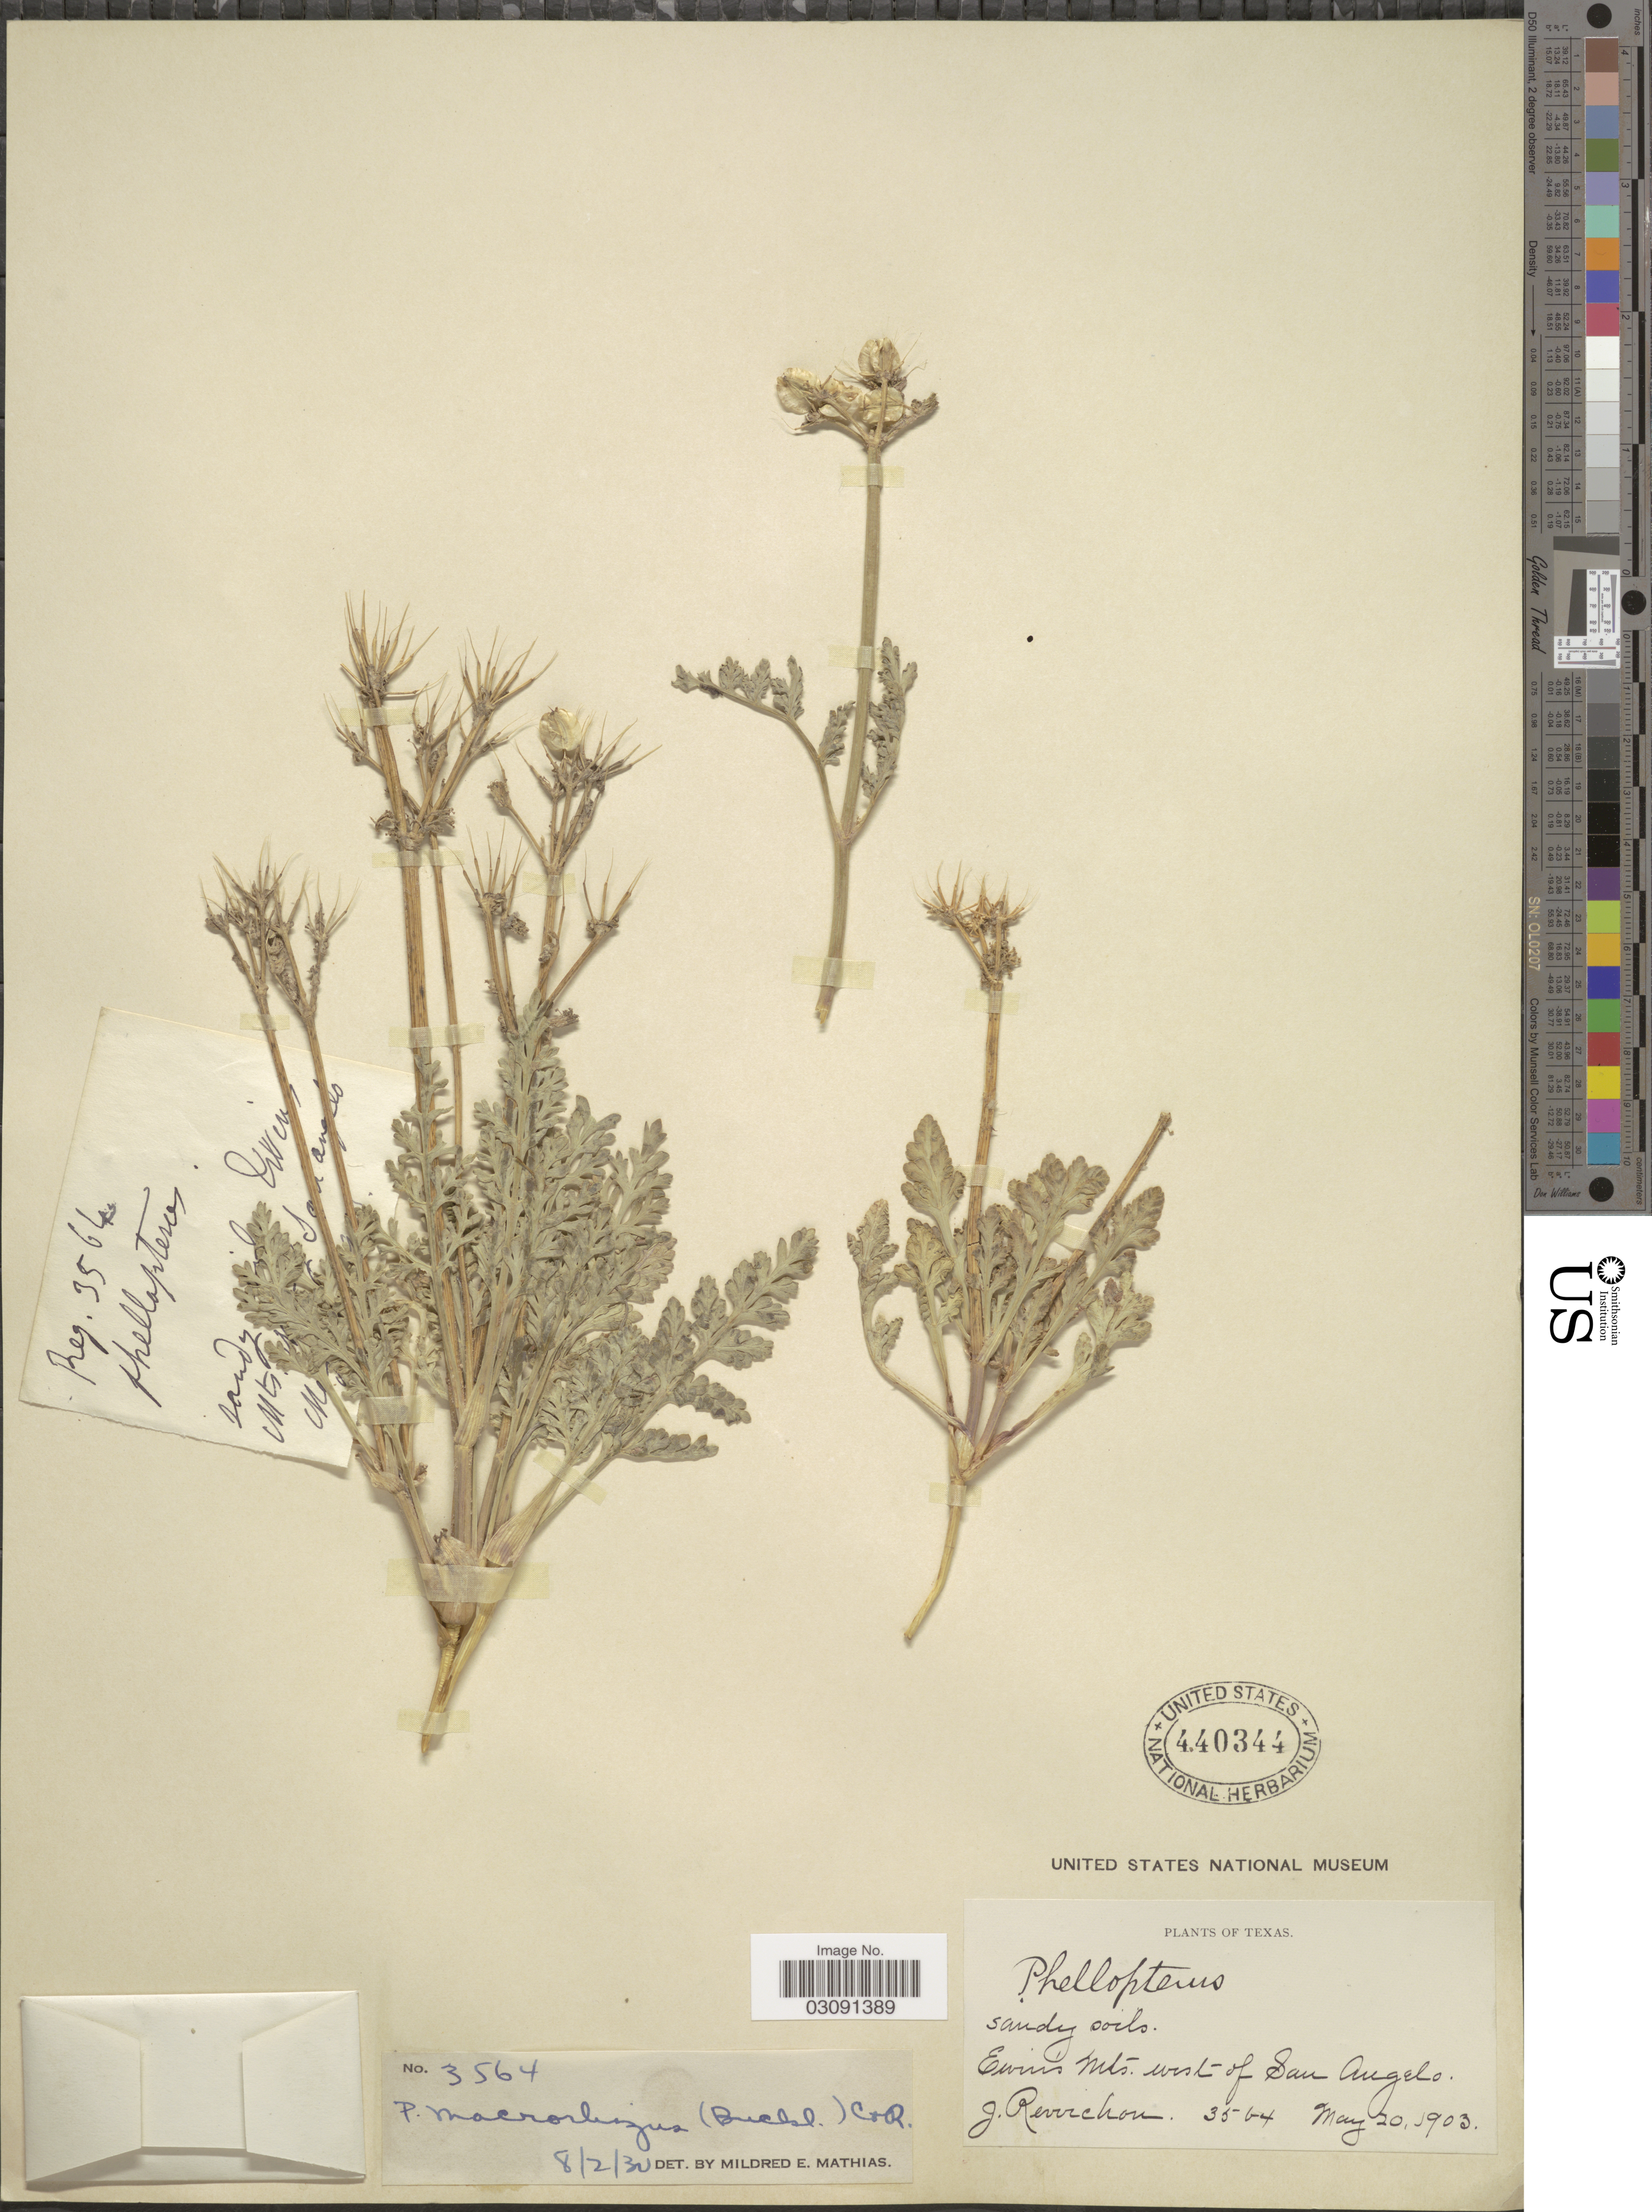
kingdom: Plantae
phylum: Tracheophyta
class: Magnoliopsida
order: Apiales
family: Apiaceae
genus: Cymopterus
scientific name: Cymopterus macrorhizus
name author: Buckley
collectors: J. Reverchon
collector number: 3564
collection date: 1903-05-20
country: United States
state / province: Texas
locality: Twin's Mts. west of San Angelo.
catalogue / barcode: US 440344